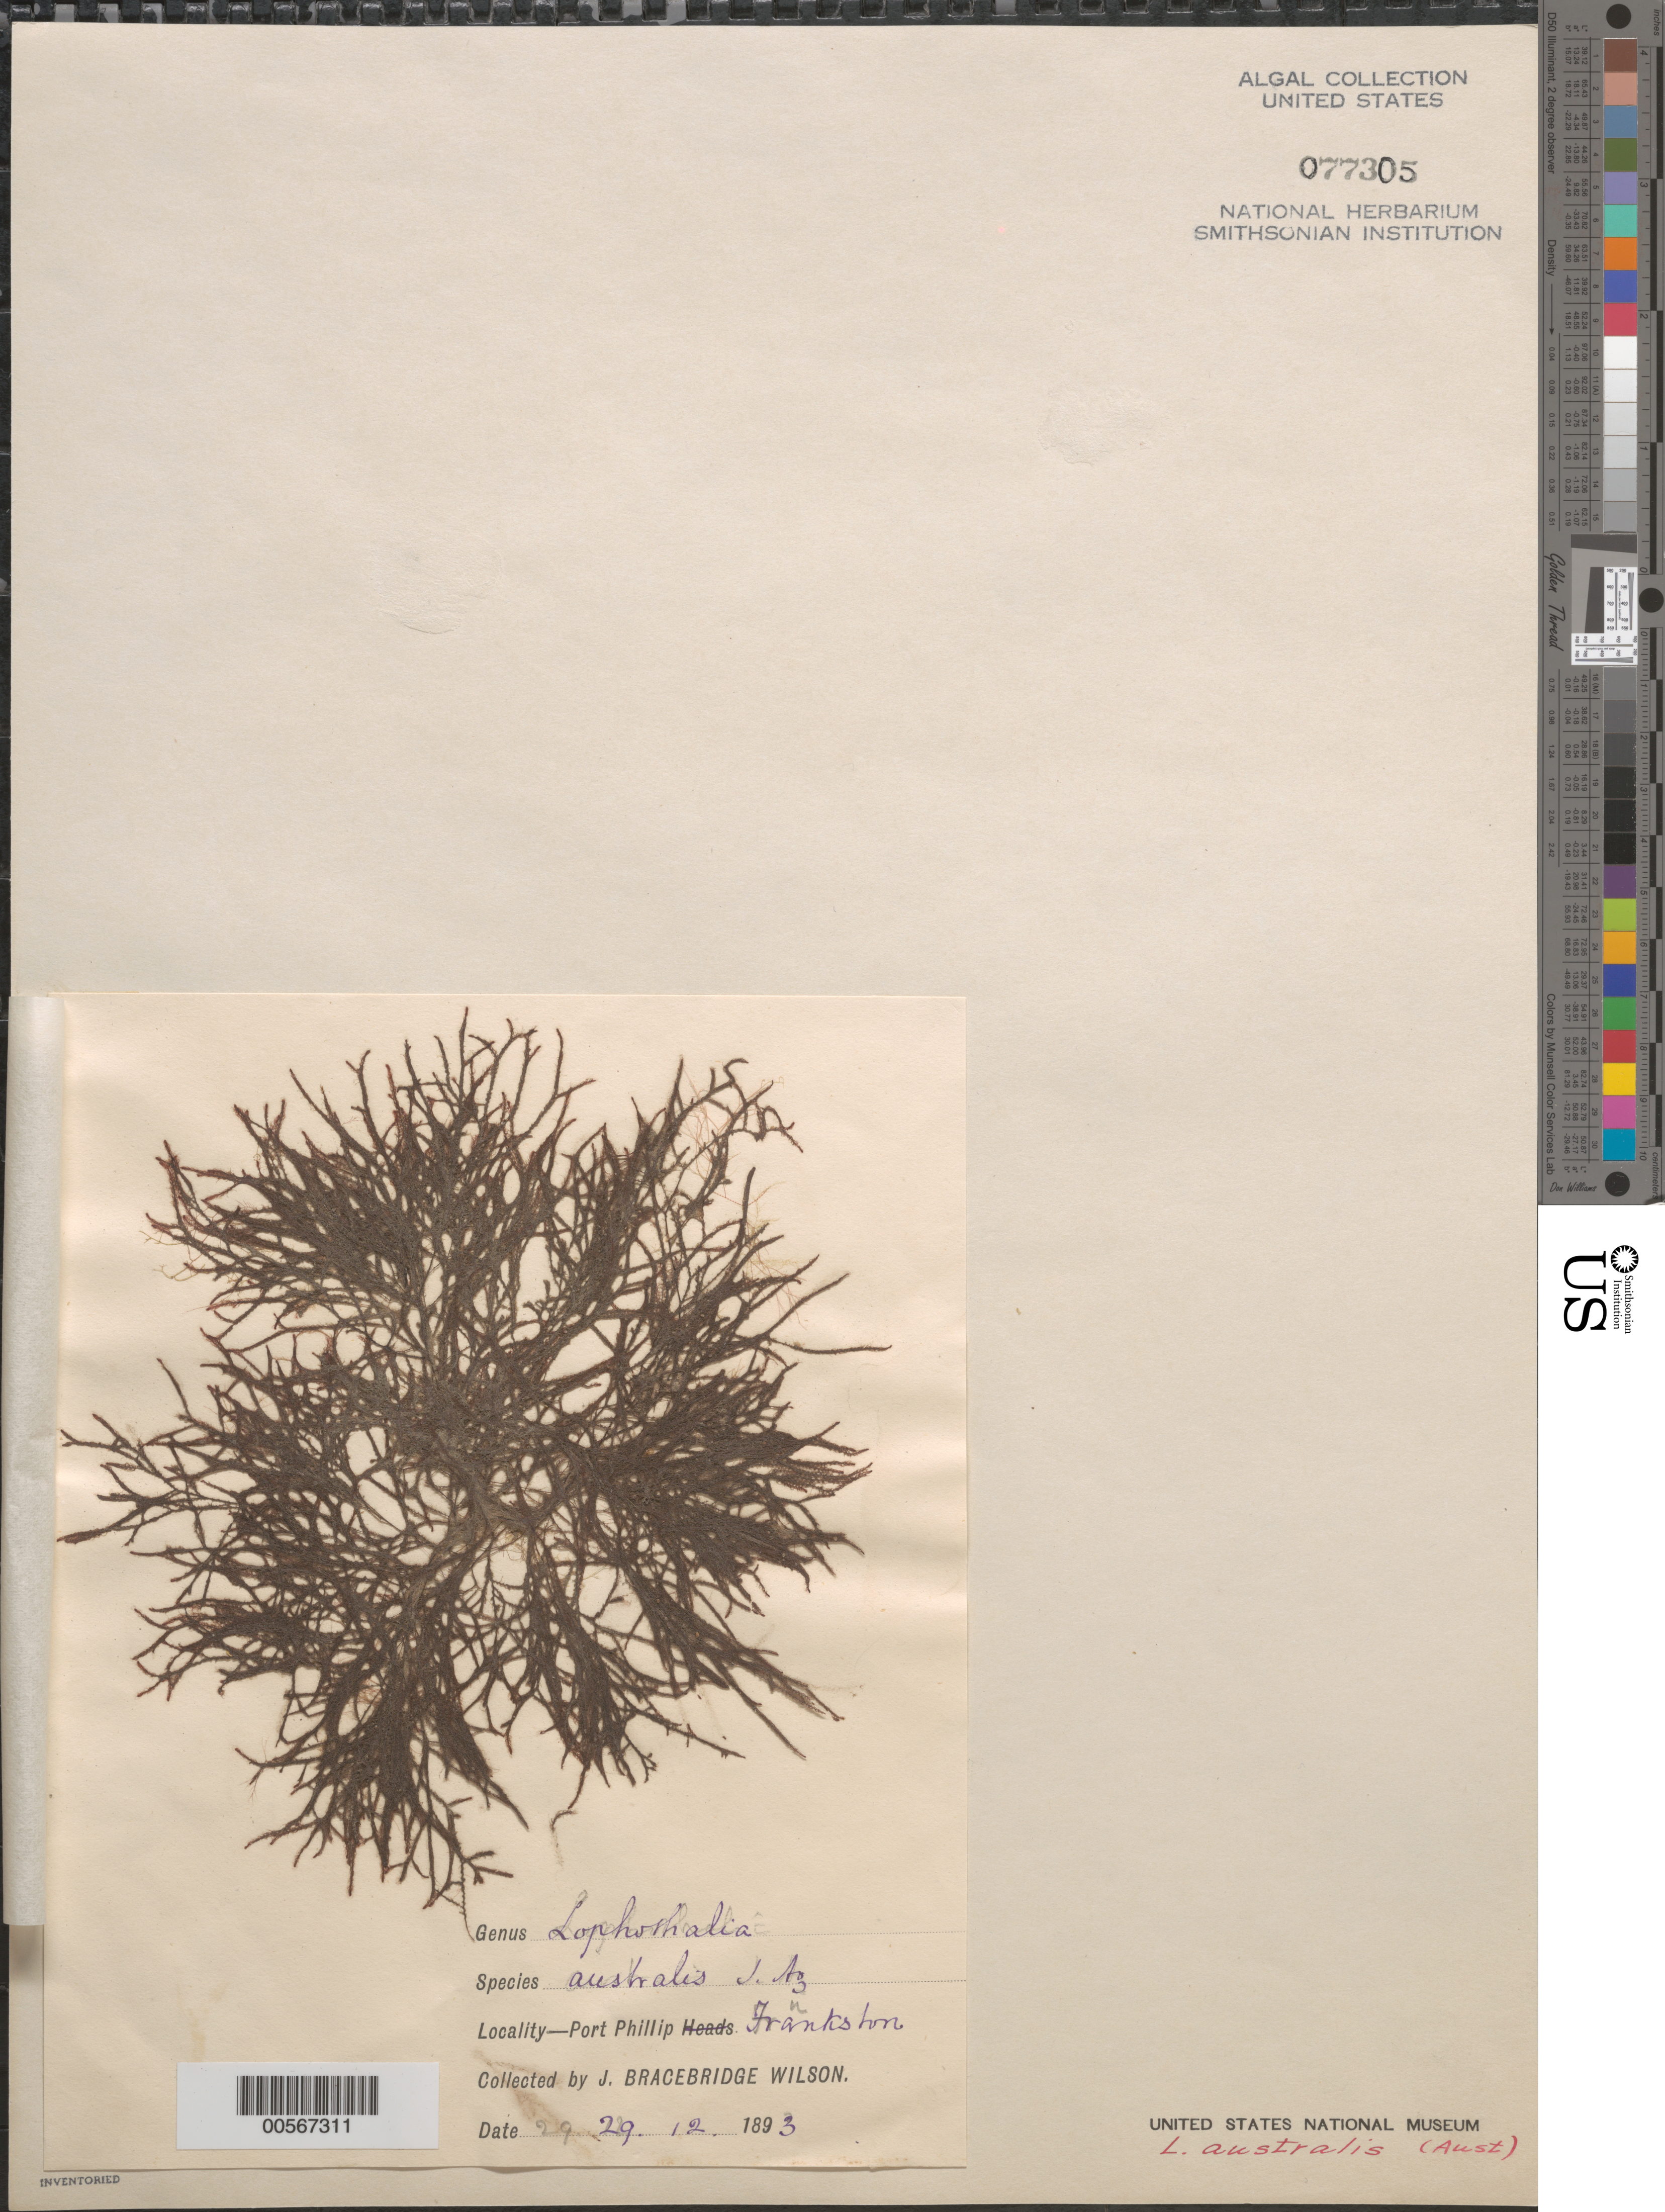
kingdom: Plantae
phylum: Rhodophyta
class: Florideophyceae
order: Ceramiales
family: Rhodomelaceae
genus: Brongniartella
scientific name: Brongniartella australis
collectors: J. B. Wilson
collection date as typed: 29 Dec 1893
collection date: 1893-12-29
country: Australia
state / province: Victoria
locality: Frankston, port phillip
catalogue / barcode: US 77305